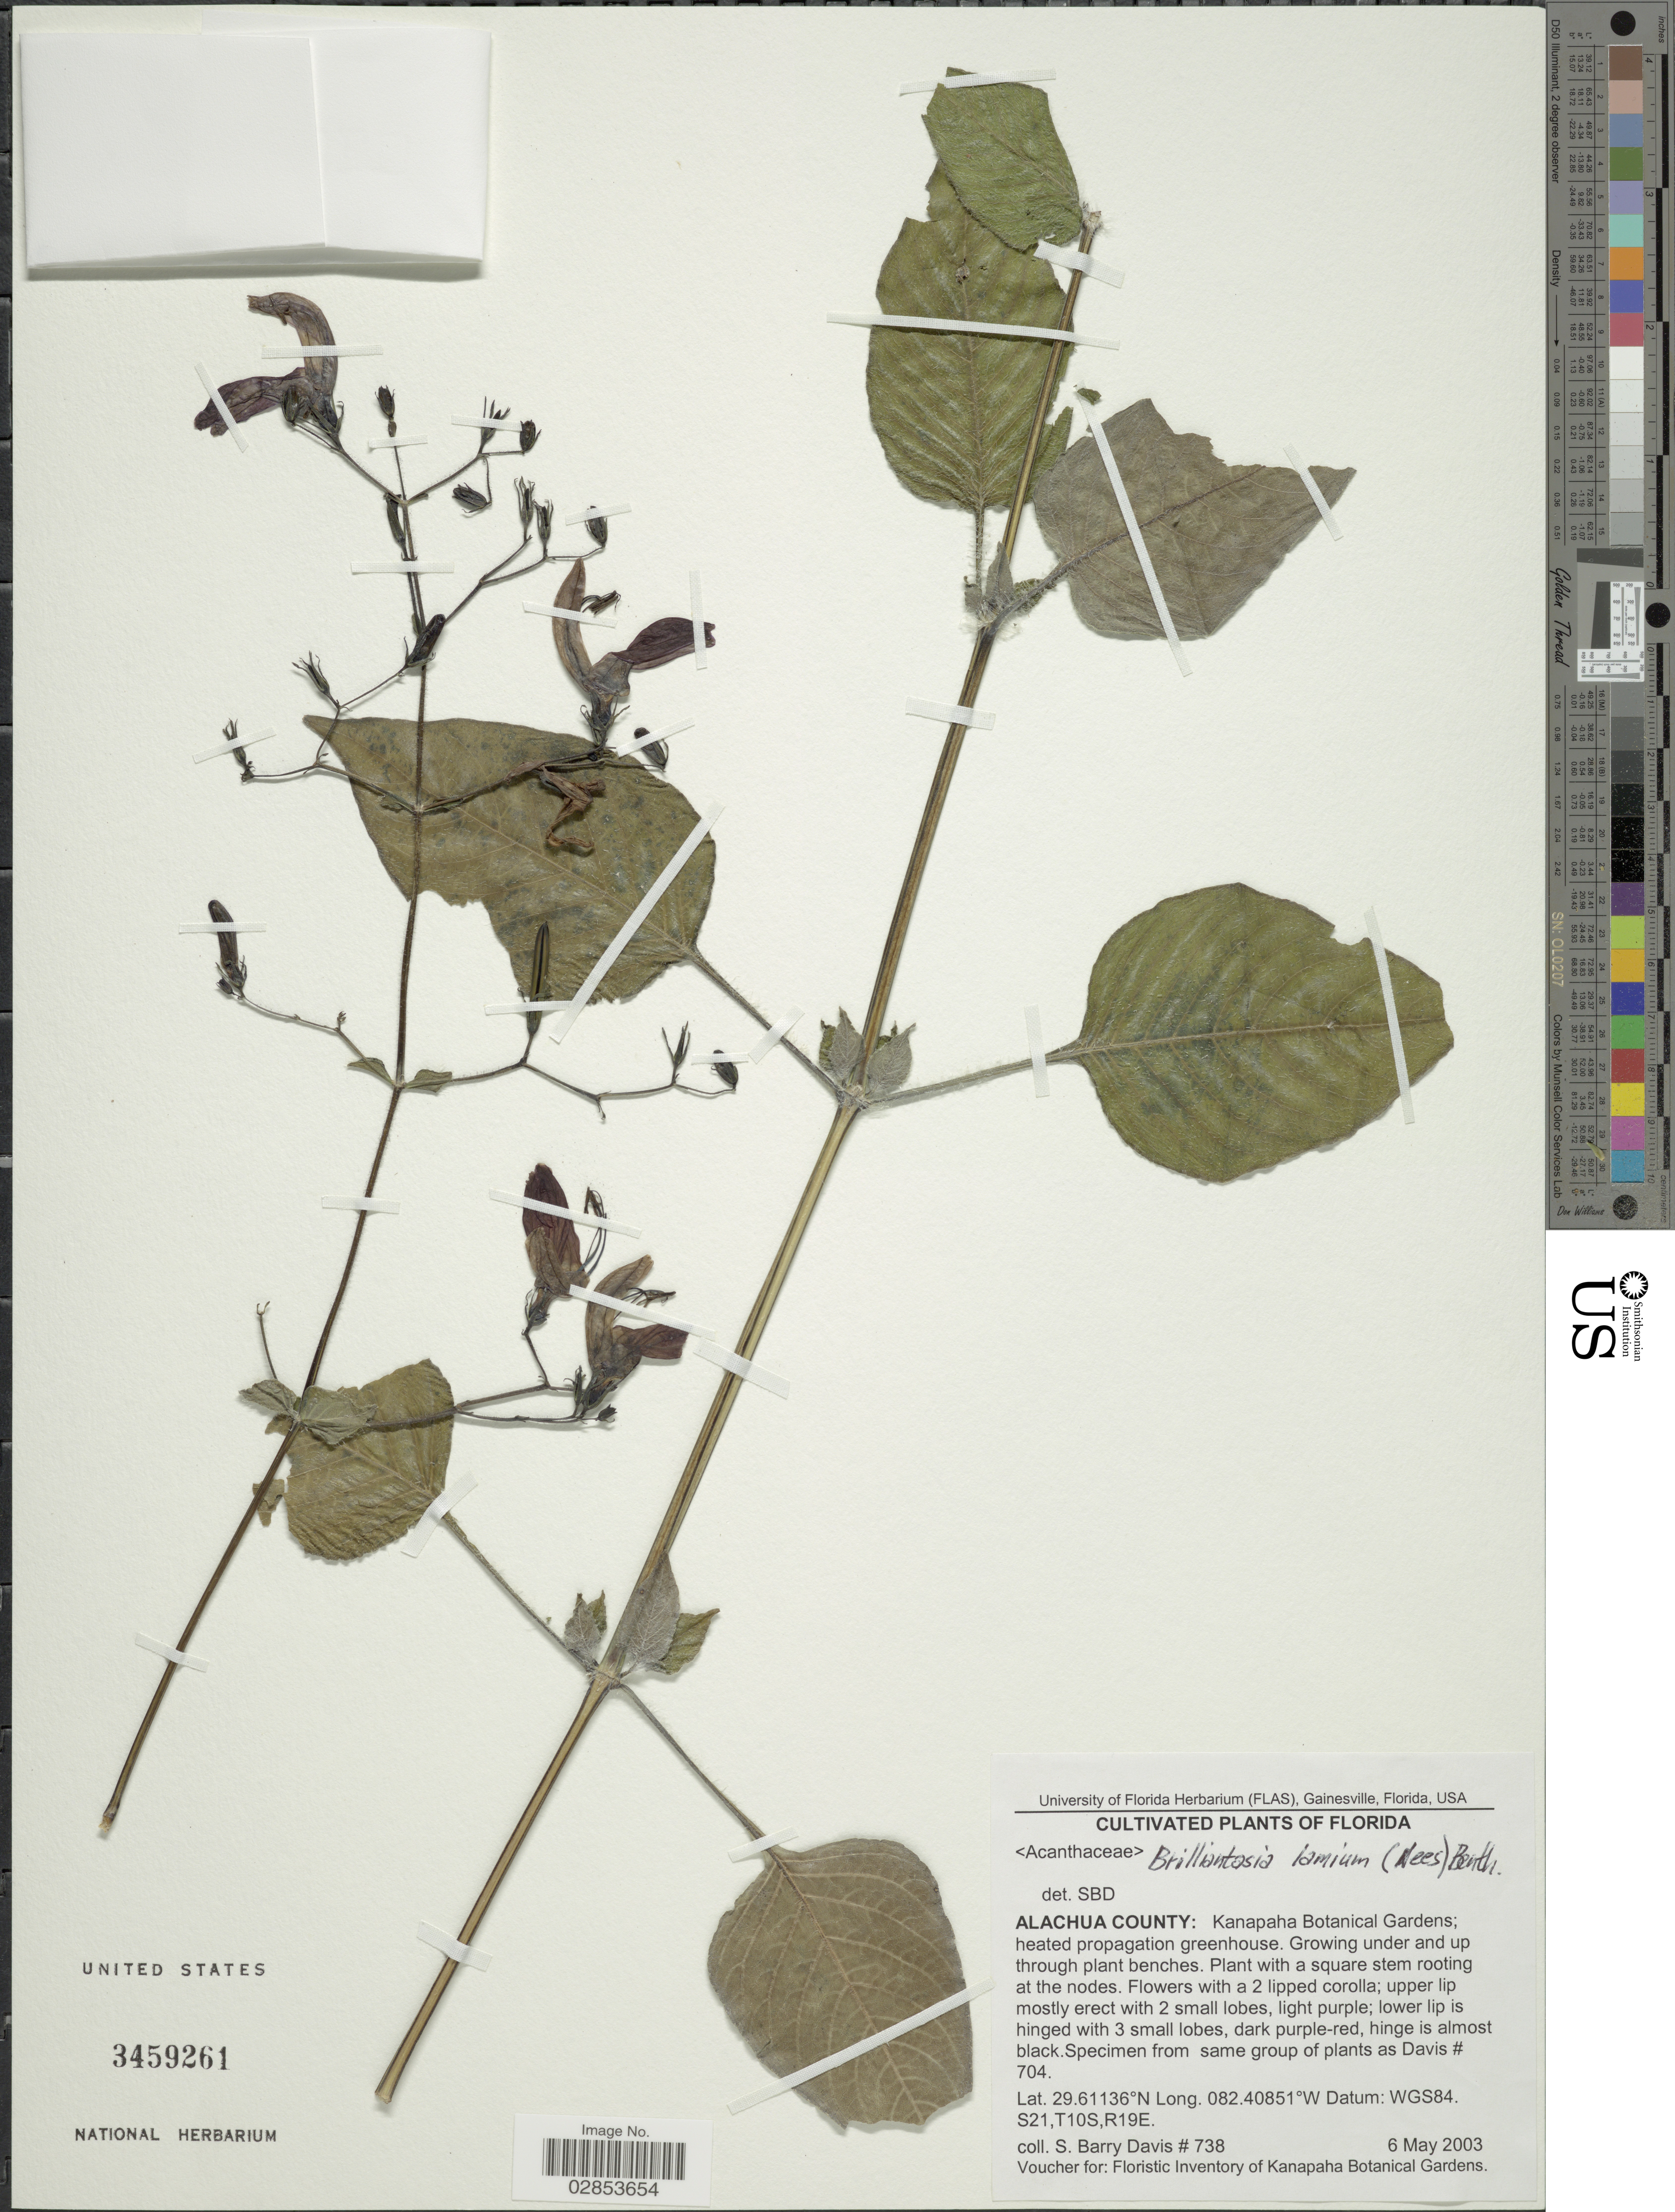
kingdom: Plantae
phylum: Tracheophyta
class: Magnoliopsida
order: Lamiales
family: Acanthaceae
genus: Brillantaisia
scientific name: Brillantaisia lamium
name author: (Nees) Benth.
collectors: S. Davis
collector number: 738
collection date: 2003-05-06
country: United States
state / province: Florida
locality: Alachua County: Kanapaha Botanical Gardens. WGS84. S21, T10S, R19E.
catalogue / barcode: US 3459261